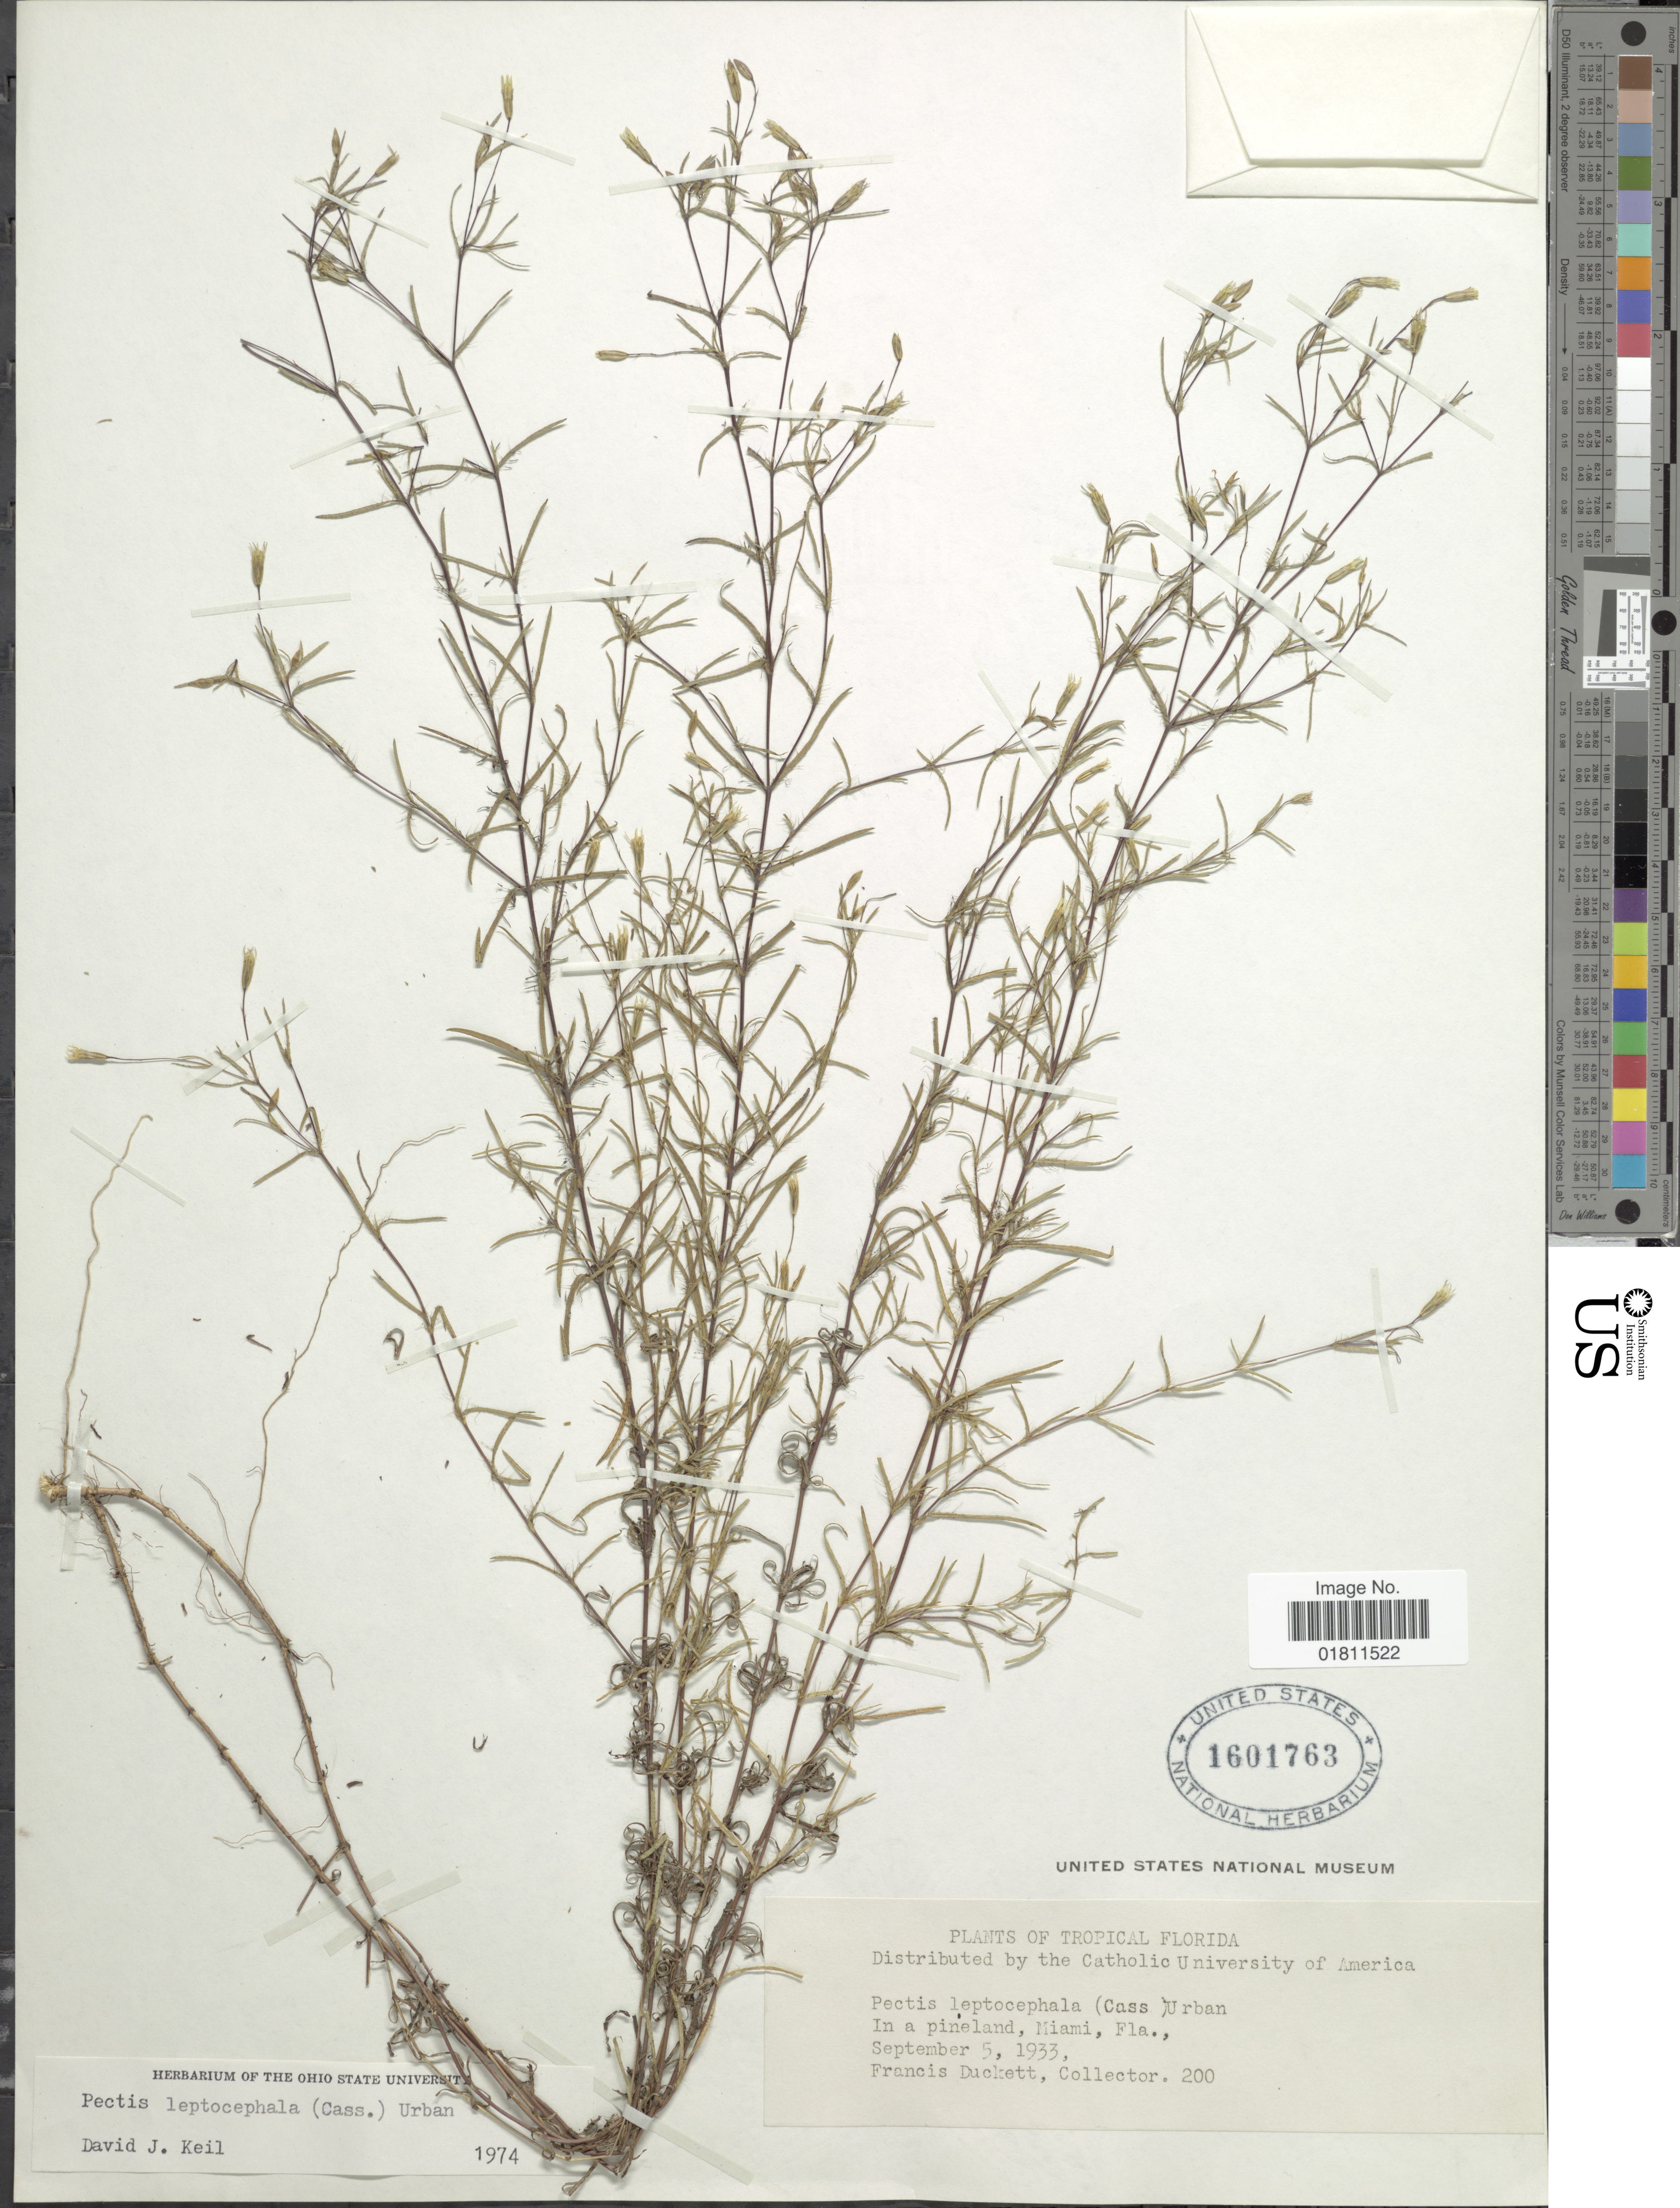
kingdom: Plantae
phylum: Tracheophyta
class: Magnoliopsida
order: Asterales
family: Asteraceae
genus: Pectis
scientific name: Pectis leptocephala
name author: (Cass.) Urb.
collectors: F. Duckett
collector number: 200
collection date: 1933-09-05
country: United States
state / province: Florida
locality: In a pineland, Miami, Fla. Tropical Florida.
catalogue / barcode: US 1601763